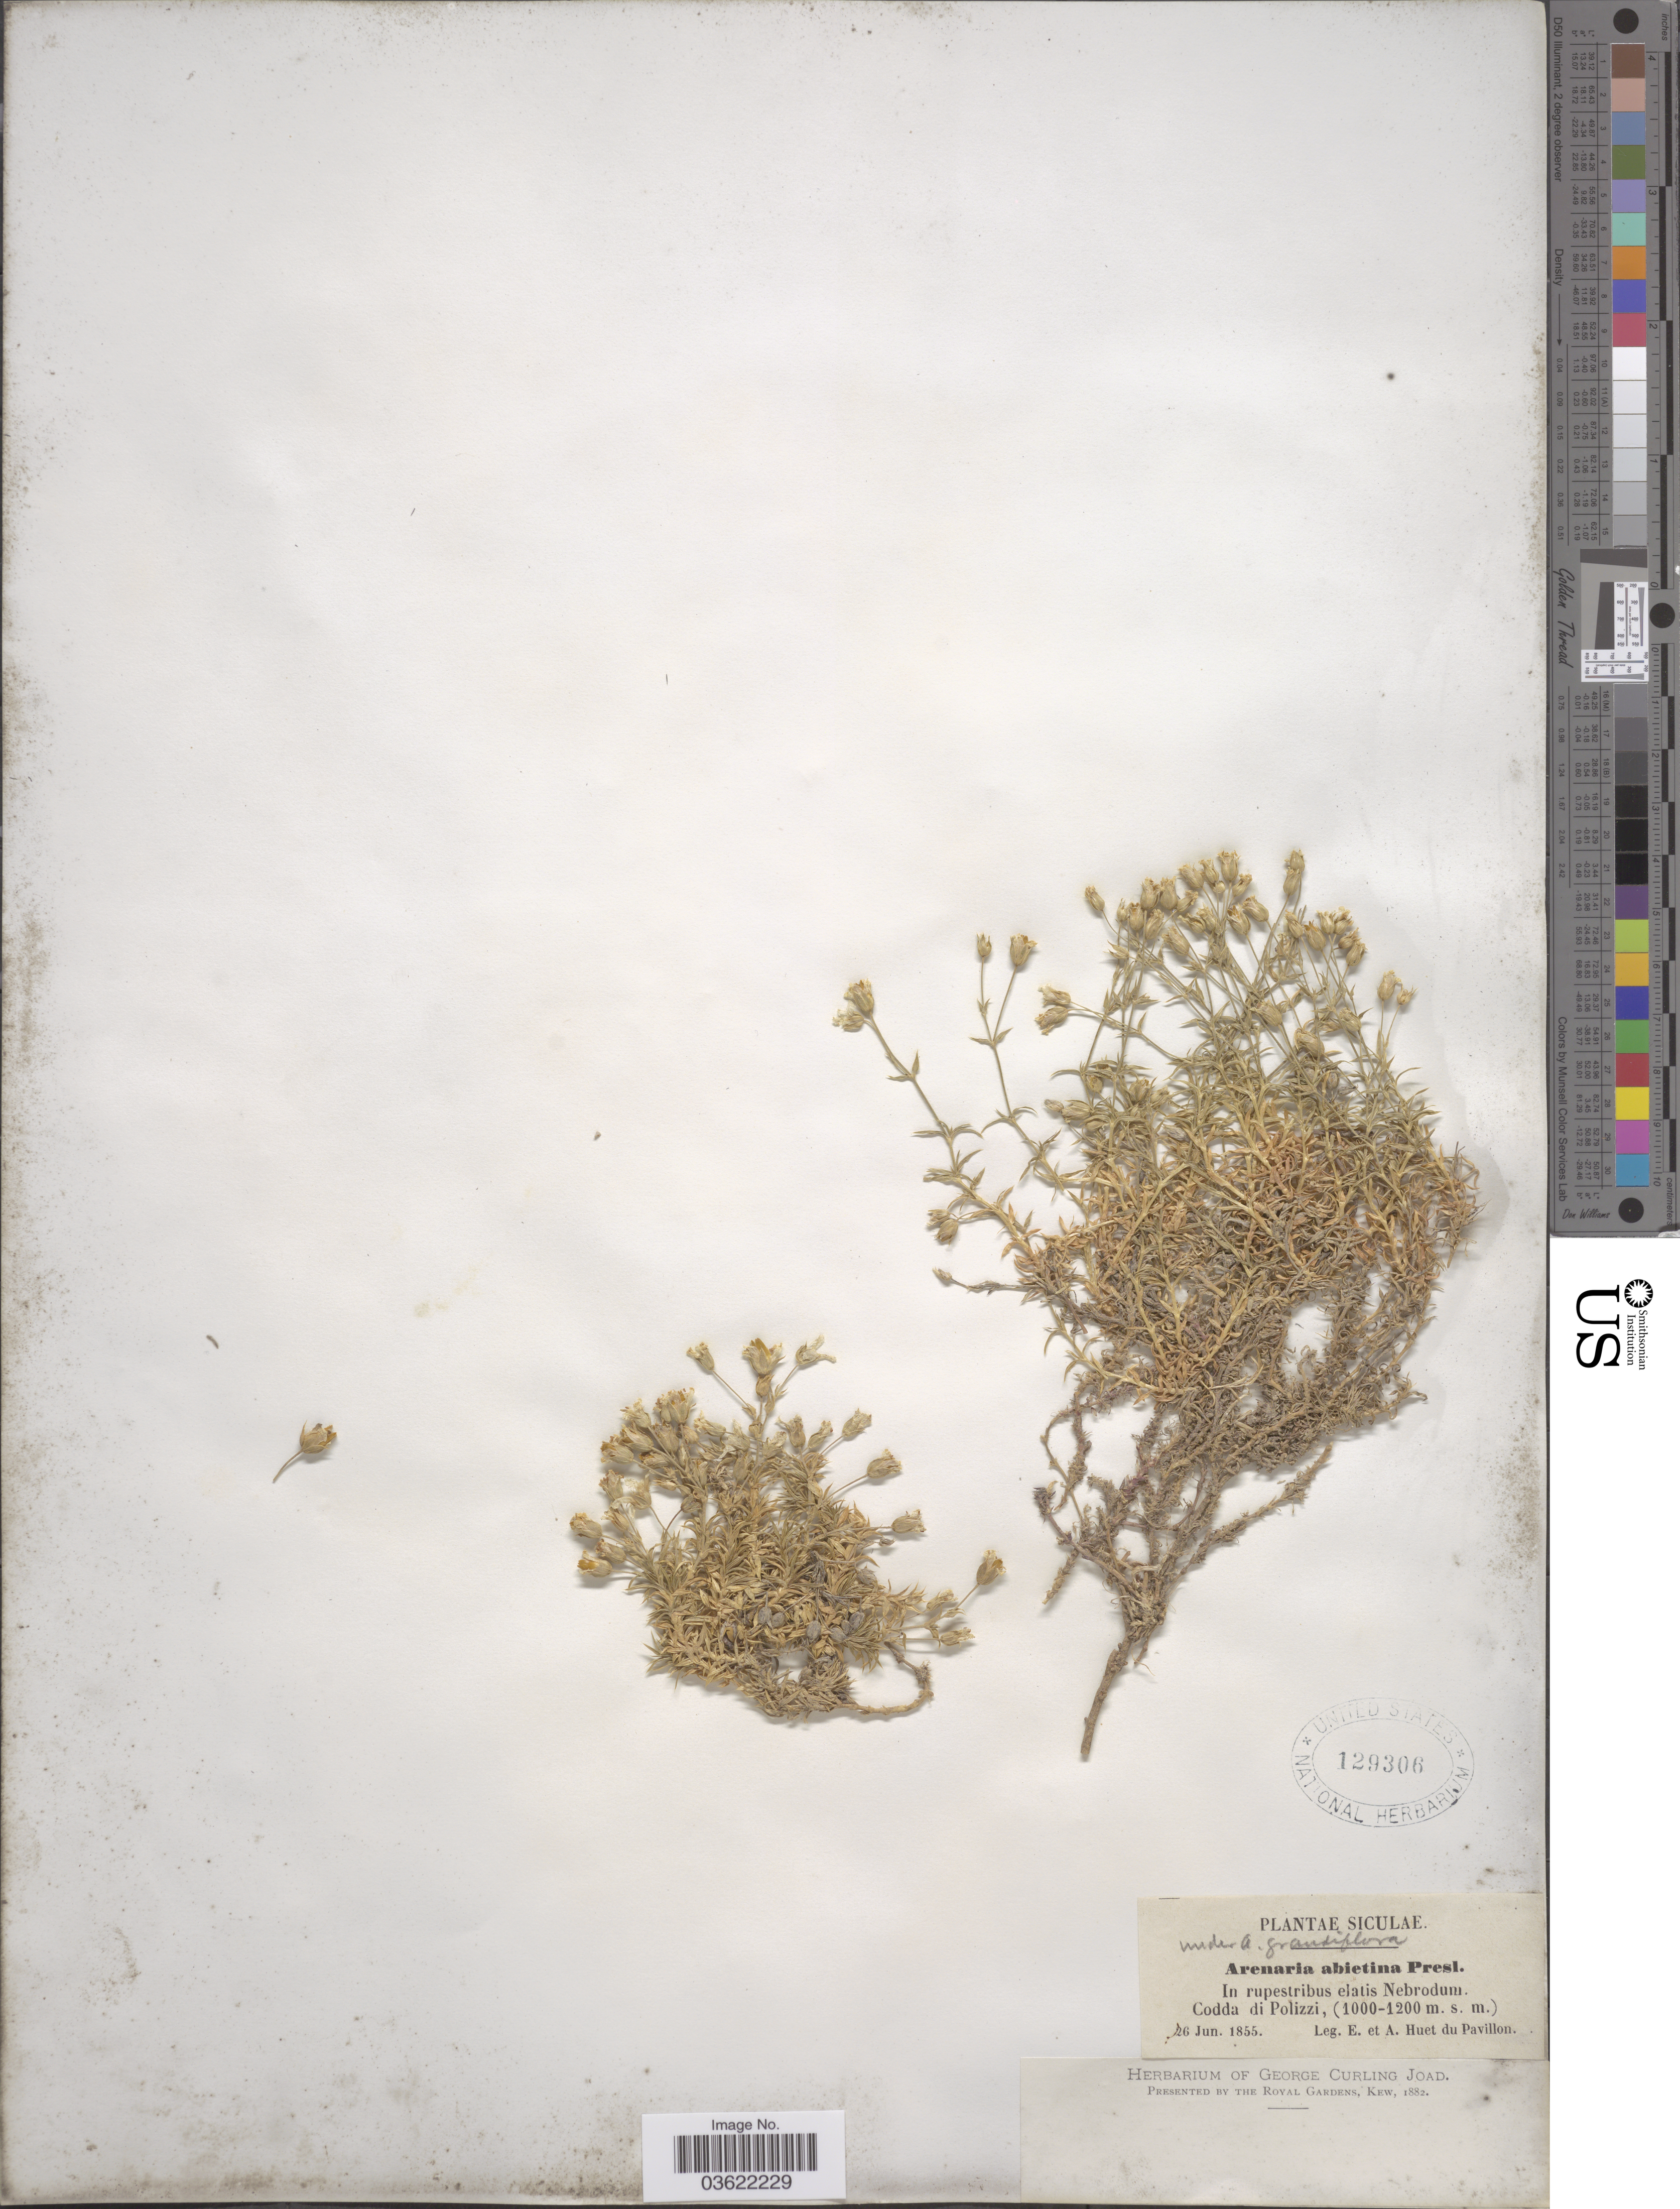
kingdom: Plantae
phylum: Tracheophyta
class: Magnoliopsida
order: Caryophyllales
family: Caryophyllaceae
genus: Arenaria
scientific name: Arenaria grandiflora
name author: L.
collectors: E. Huet du Pavillon & A. Huet du Pavillon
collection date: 1855-06-26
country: Italy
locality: Siculae. In rupestribus elatis Nebrodum. Codda di Polizzi.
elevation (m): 1000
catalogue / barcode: US 129306